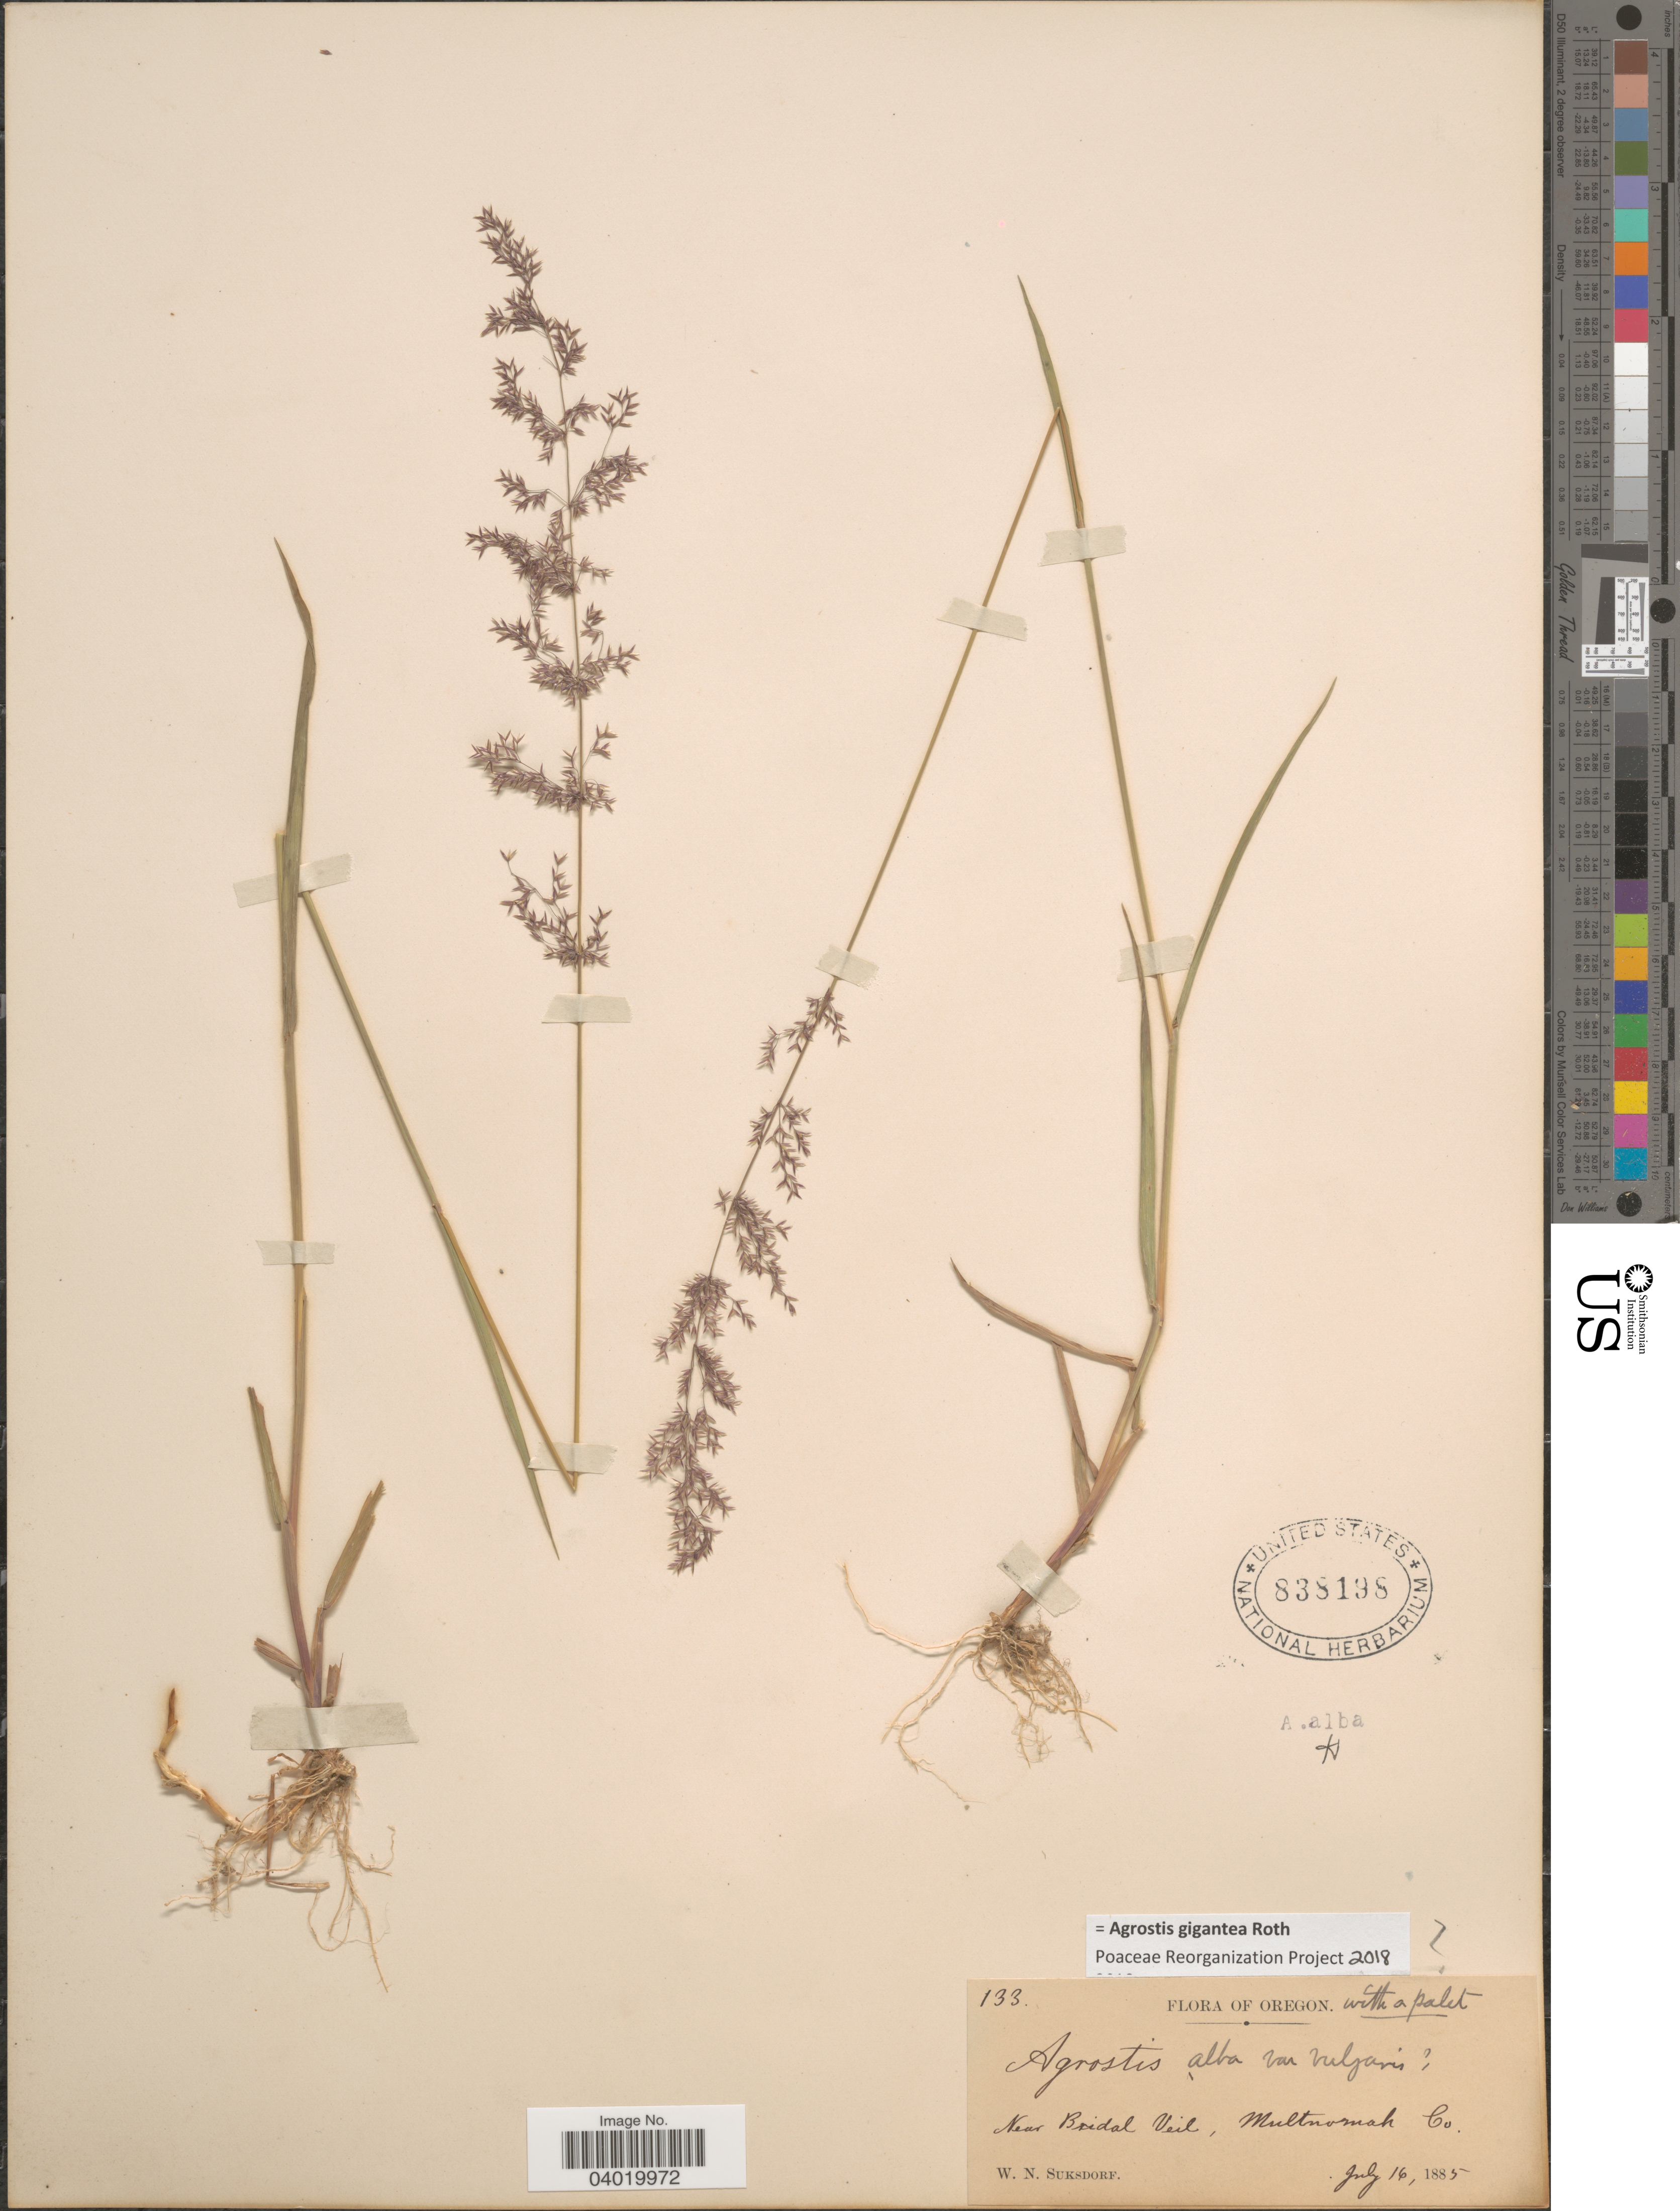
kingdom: Plantae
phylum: Tracheophyta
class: Liliopsida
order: Poales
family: Poaceae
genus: Agrostis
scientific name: Agrostis gigantea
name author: Roth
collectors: W. N. Suksdorf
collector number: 133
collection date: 1885-07-16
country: United States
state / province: Oregon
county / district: Multnomah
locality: Near Bridal Veil, Multnomah Co.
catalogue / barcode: US 838198